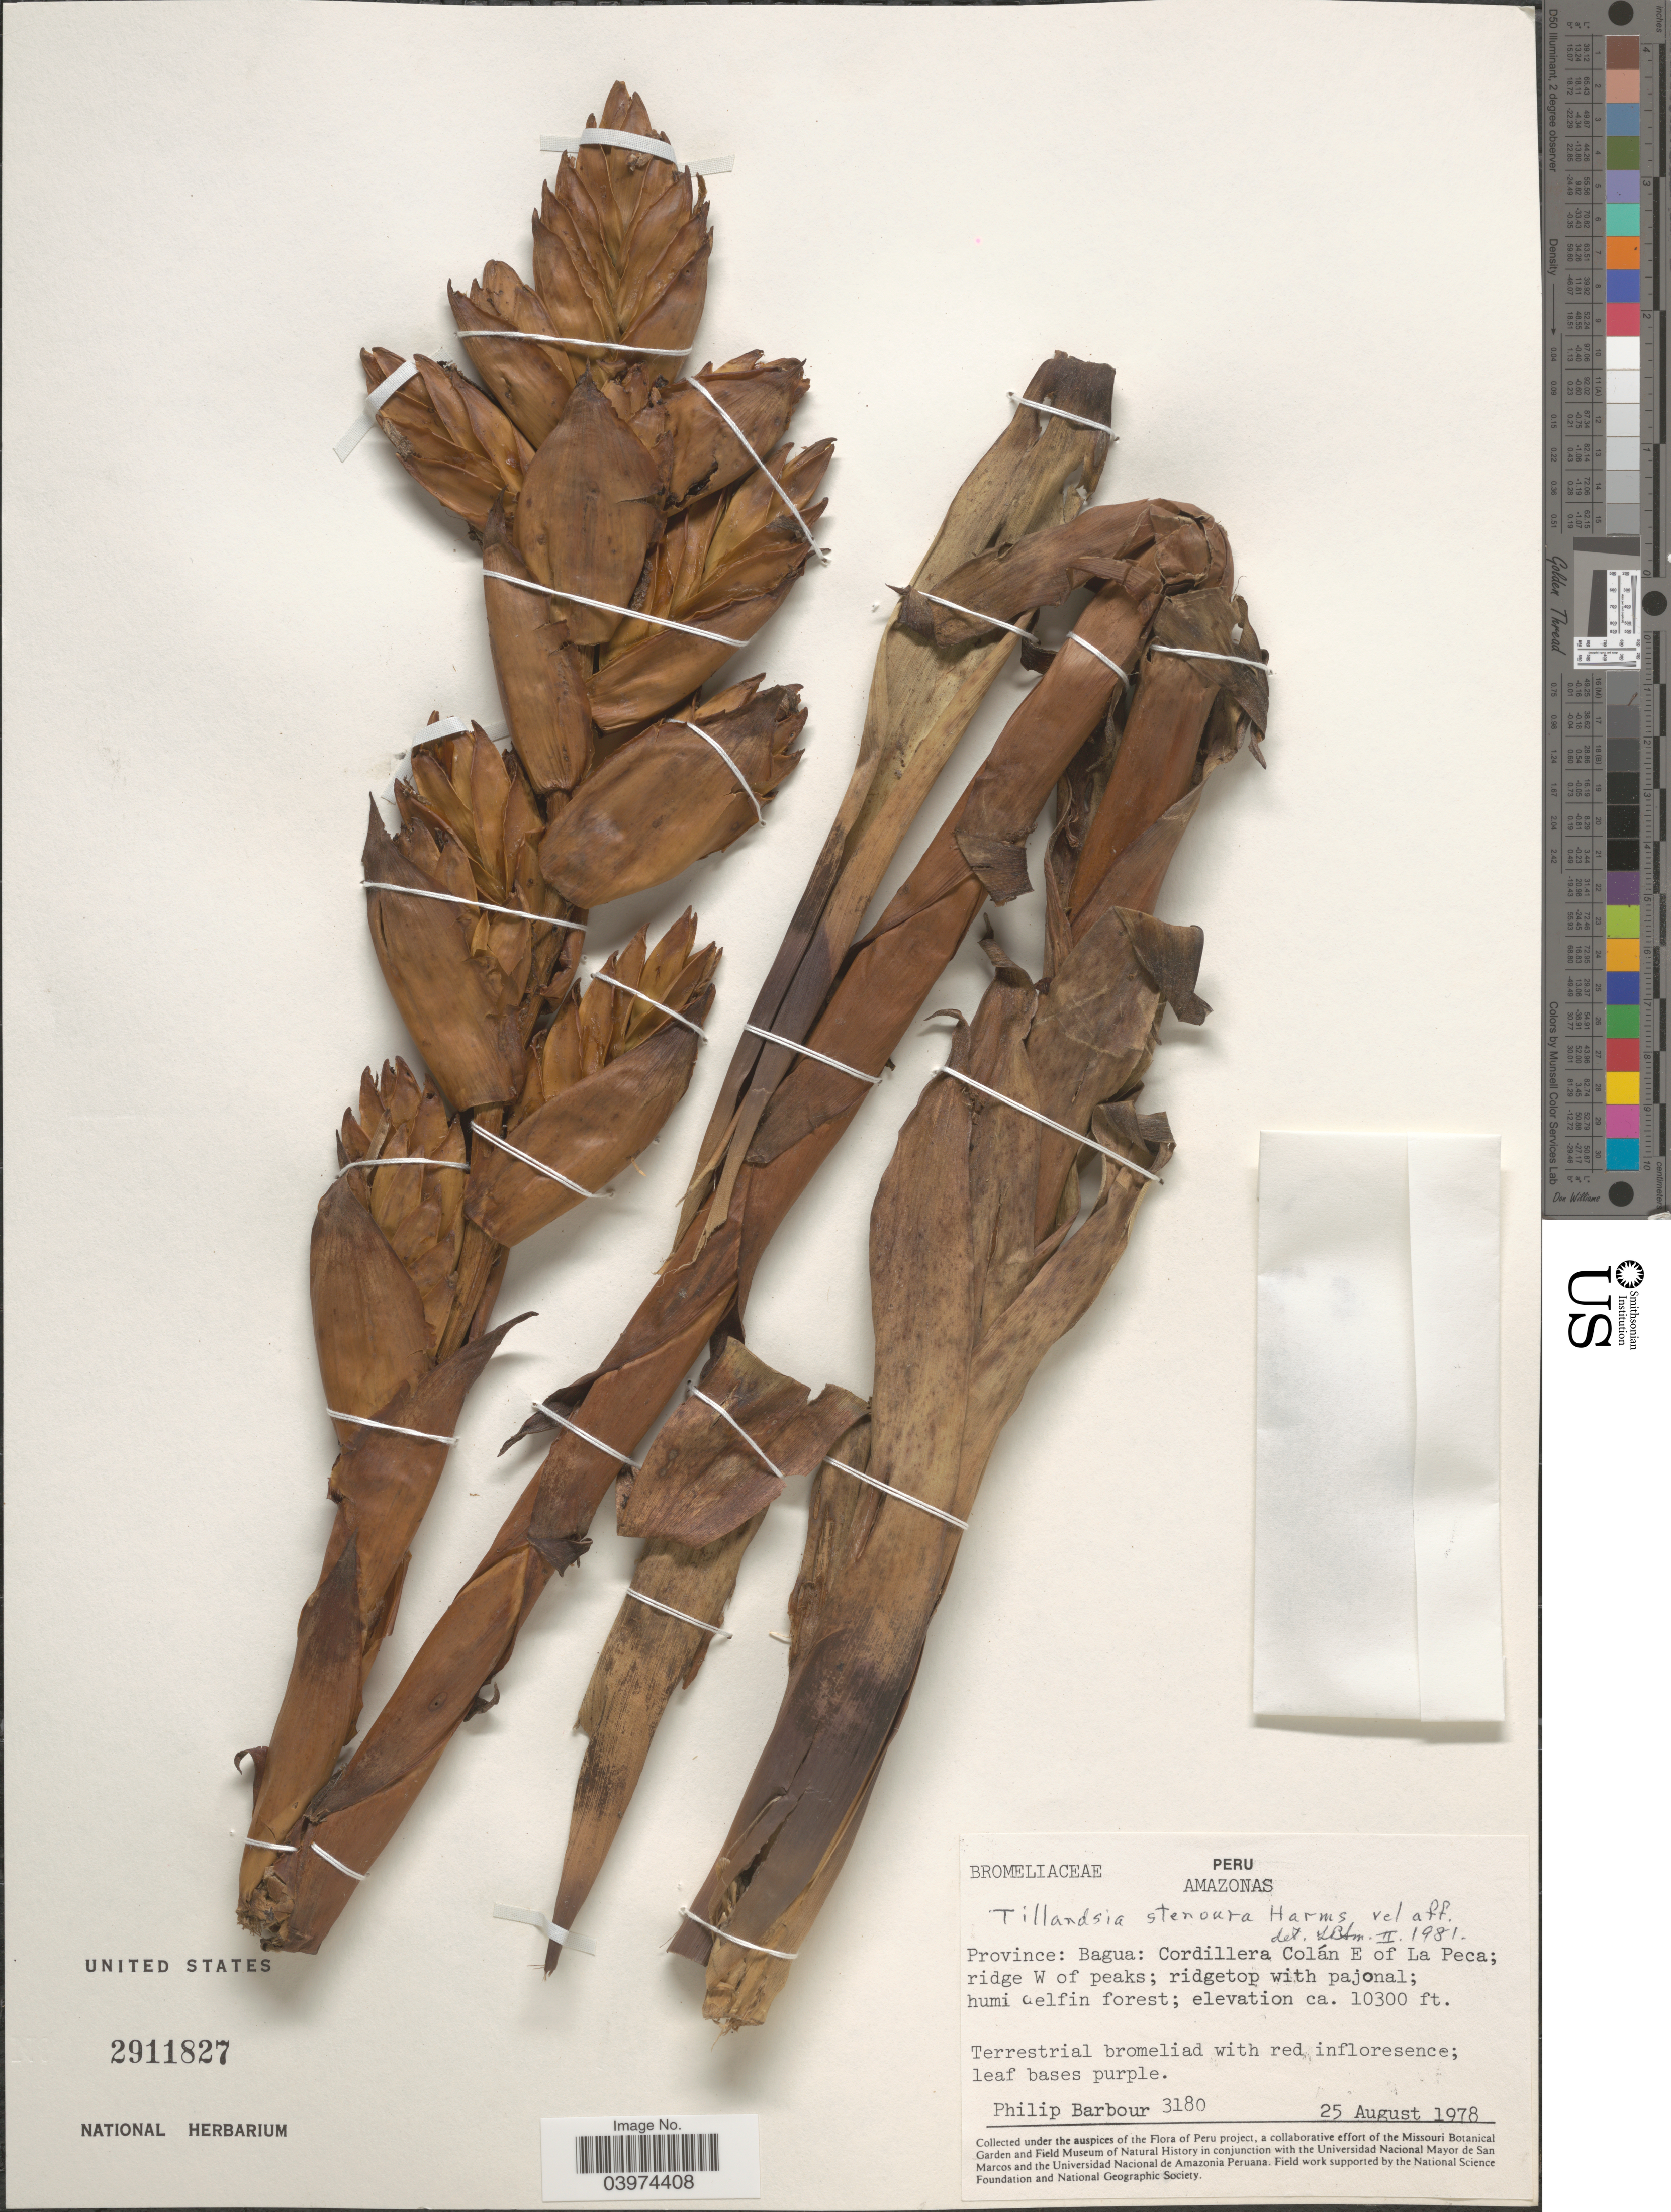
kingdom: Plantae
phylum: Tracheophyta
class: Liliopsida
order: Poales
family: Bromeliaceae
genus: Tillandsia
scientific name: Tillandsia stenoura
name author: Harms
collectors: P. Barbour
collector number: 3180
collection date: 1978-08-25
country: Peru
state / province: Amazonas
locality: Province: Bagua: Cordillera Colán E of La Peca; ridge W of peaks.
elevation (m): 3139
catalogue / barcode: US 2911827